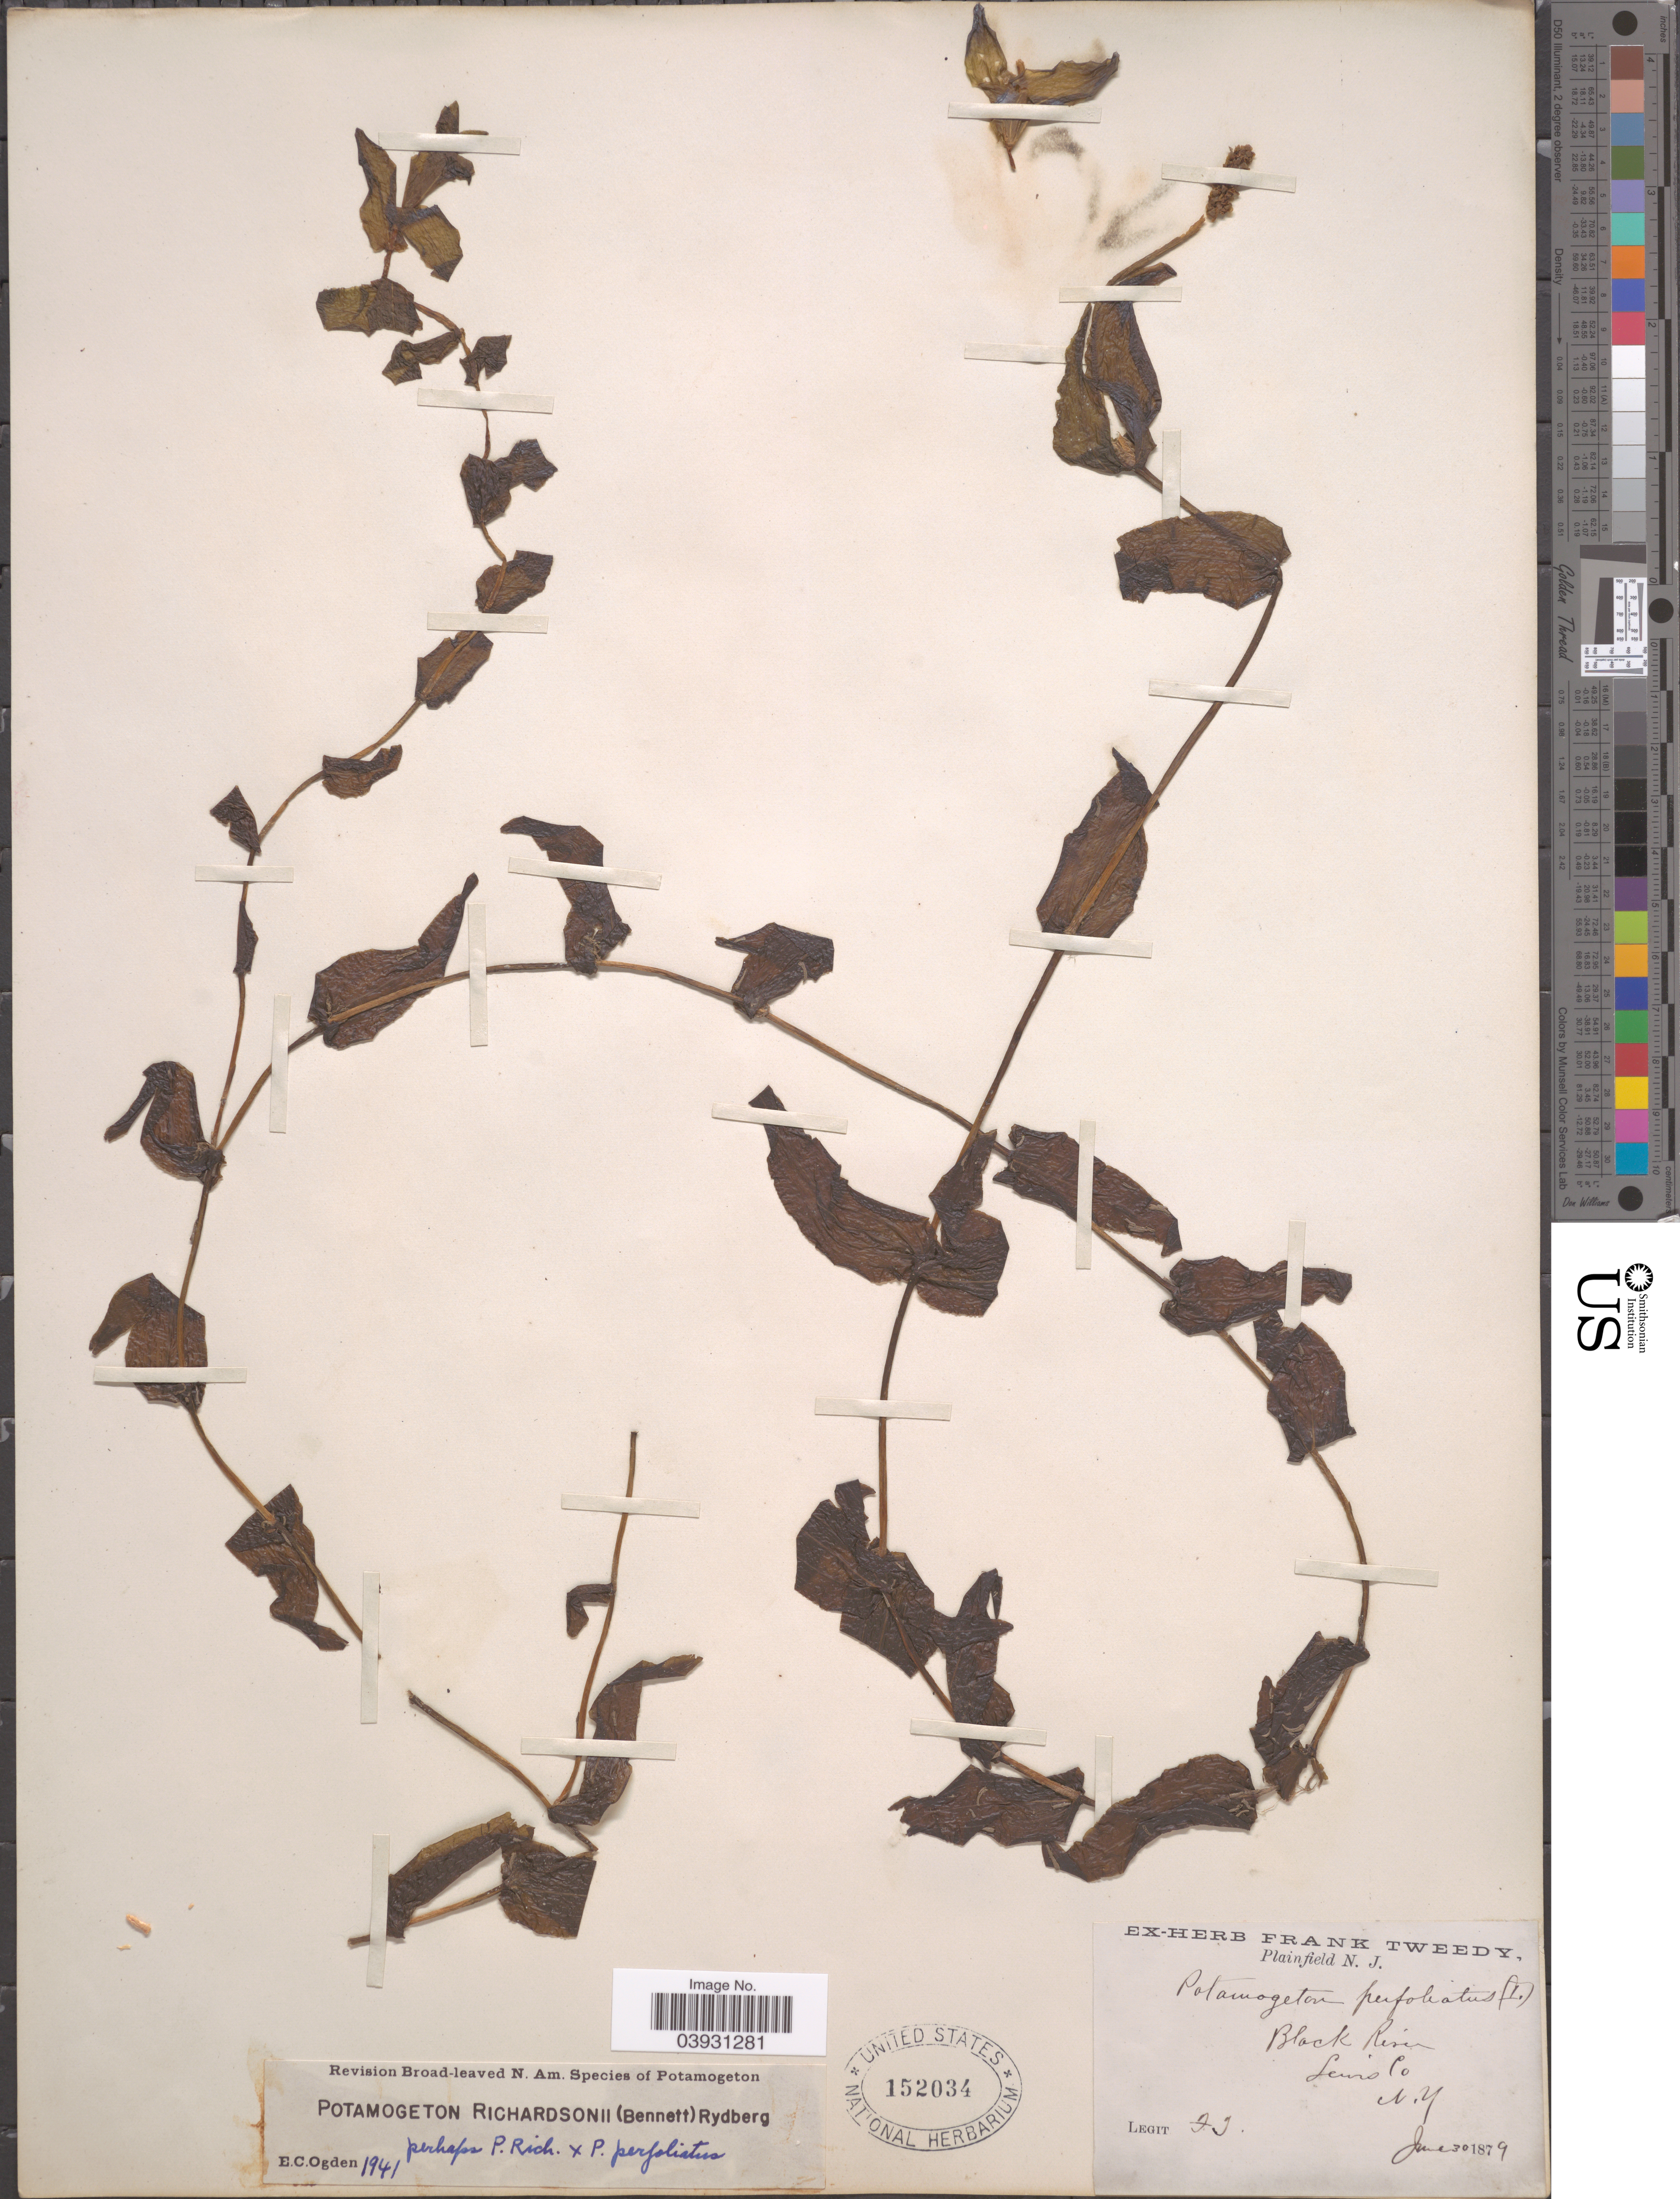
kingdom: Plantae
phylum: Tracheophyta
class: Liliopsida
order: Alismatales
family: Potamogetonaceae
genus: Potamogeton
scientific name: Potamogeton richardsonii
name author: (A.W. Benn.) Rydb.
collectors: F. Tweedy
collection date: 1879-06-30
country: United States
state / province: New York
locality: Black River. Lewis Co.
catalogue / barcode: US 152034